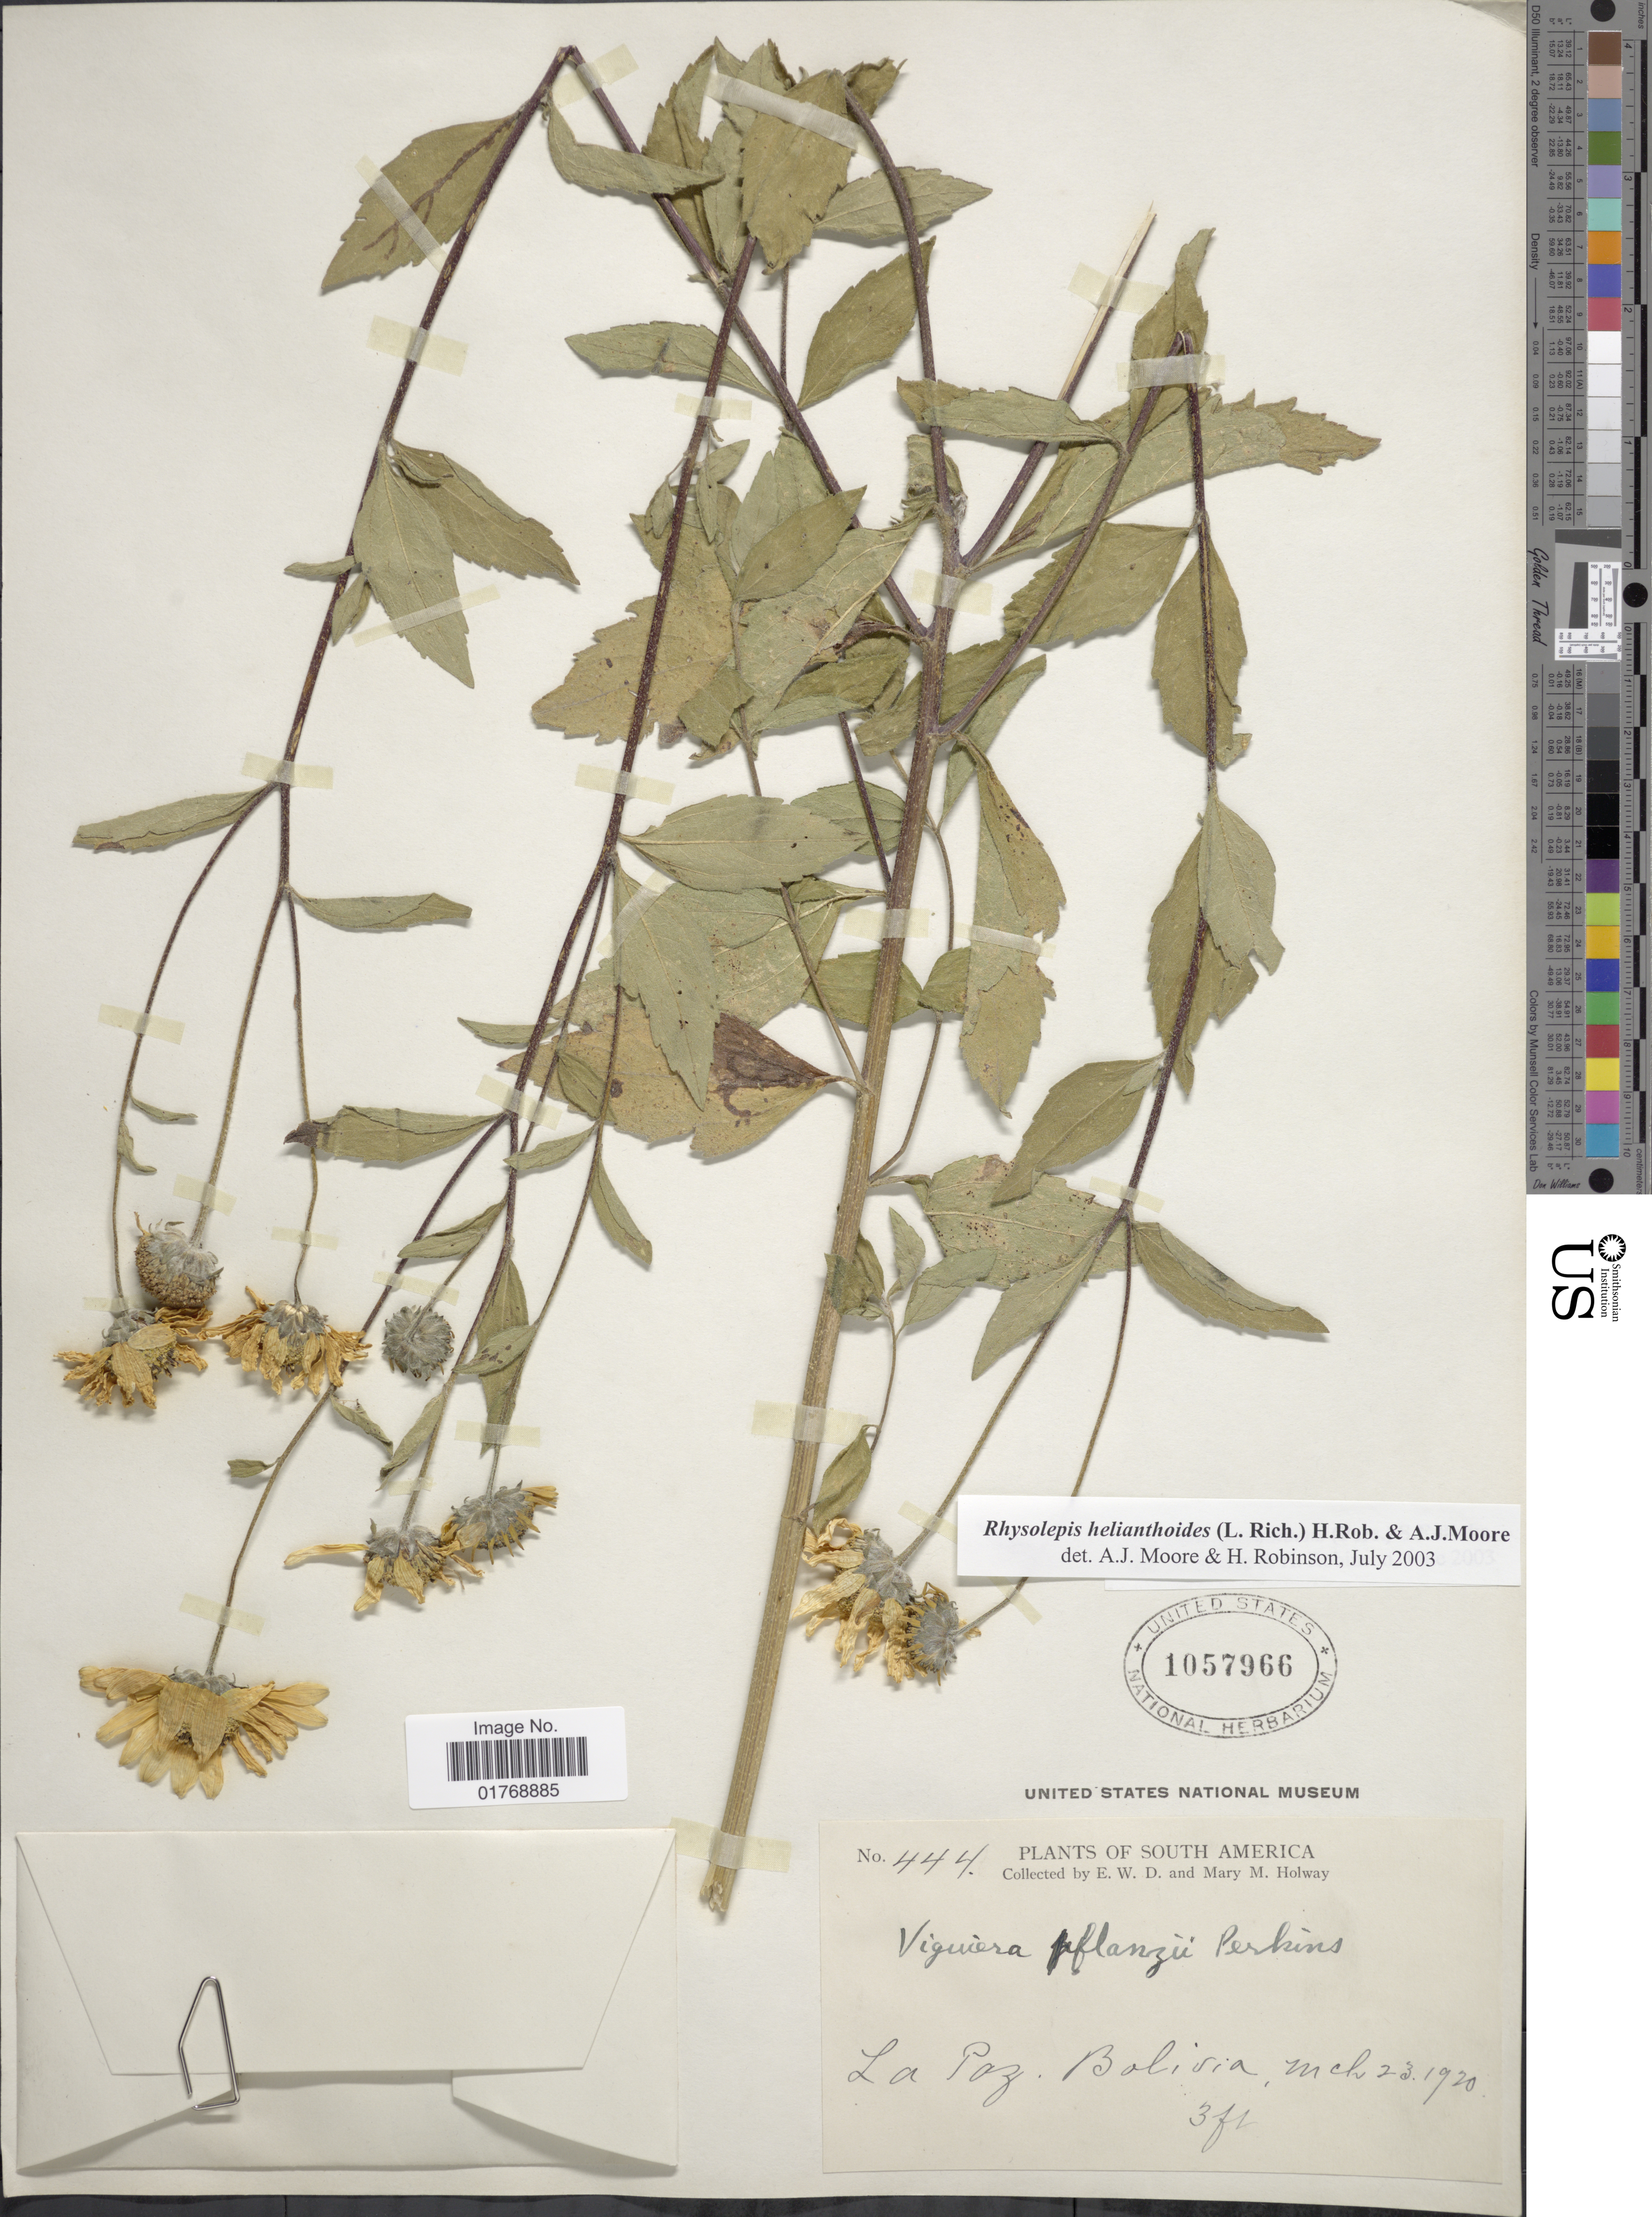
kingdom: Plantae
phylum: Tracheophyta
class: Magnoliopsida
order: Asterales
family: Asteraceae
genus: Viguiera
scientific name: Viguiera procumbens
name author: (Pers.) S.F. Blake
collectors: E. W. D. Holway & M. M. Holway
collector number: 444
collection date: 1920-03-23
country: Bolivia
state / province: La Paz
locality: La Paz, Bolivia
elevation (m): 1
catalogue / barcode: US 1057966